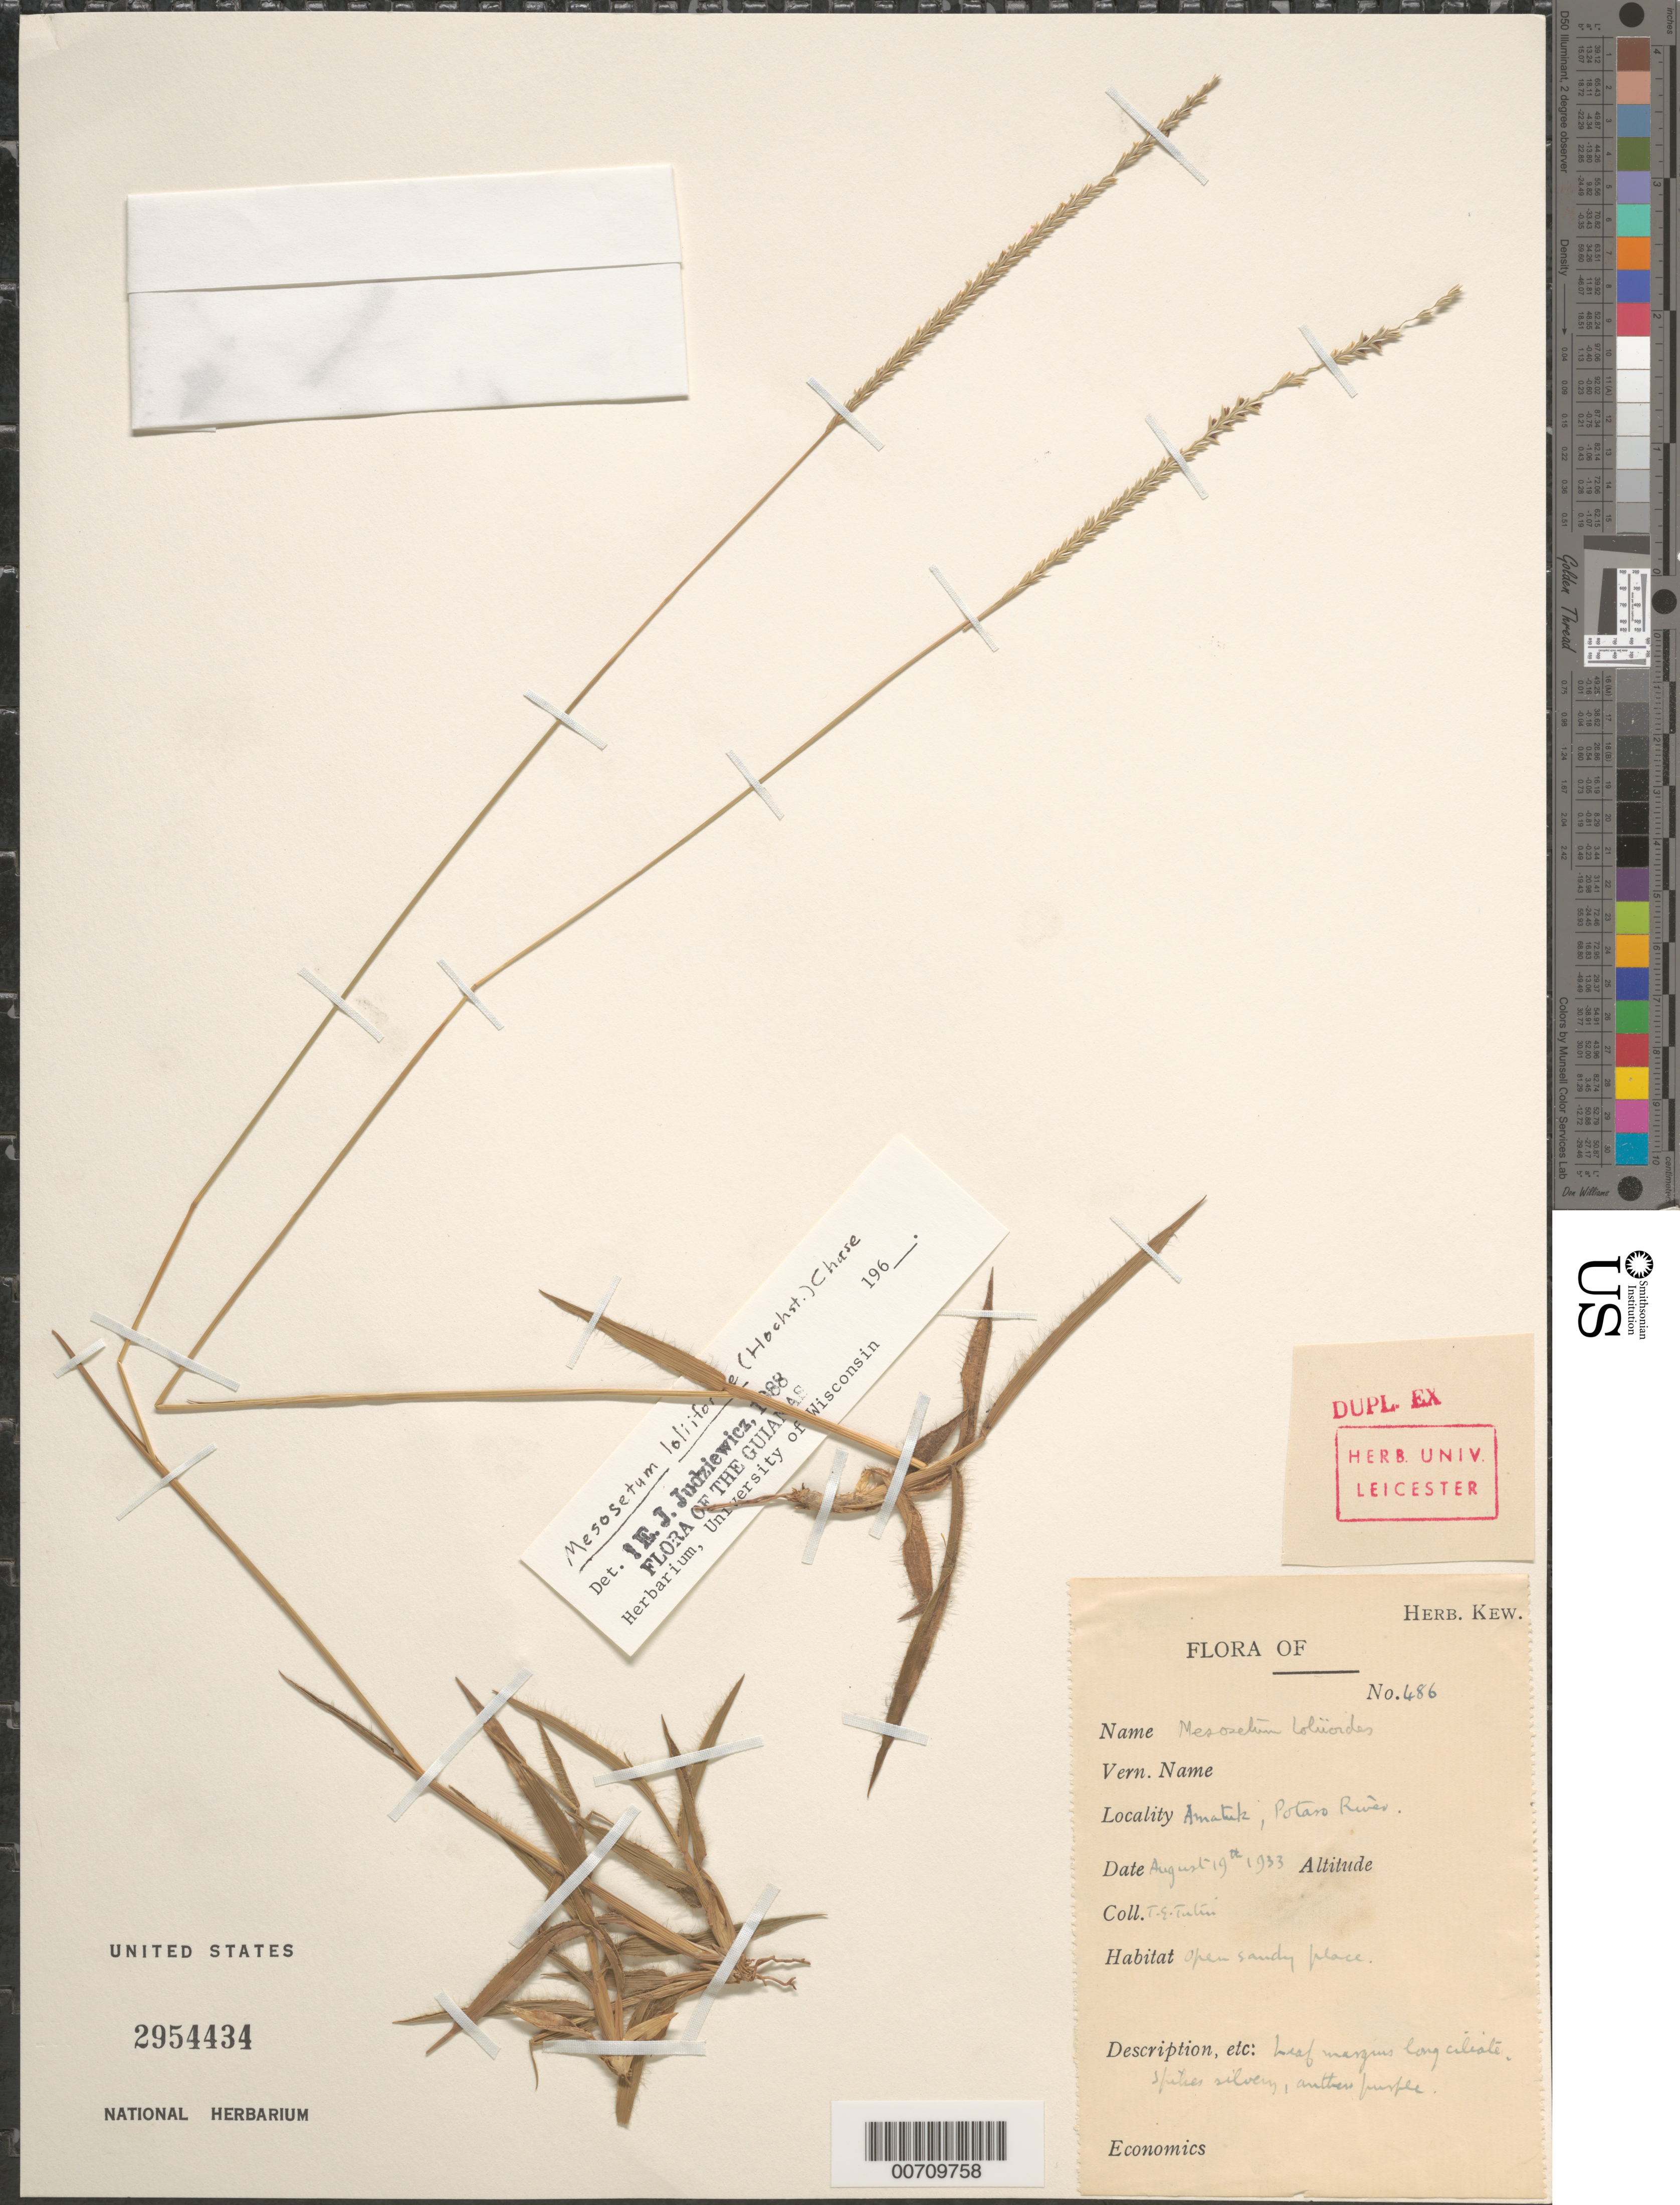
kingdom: Plantae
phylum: Tracheophyta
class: Liliopsida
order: Poales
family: Poaceae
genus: Mesosetum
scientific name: Mesosetum loliiforme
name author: (Hochst. ex Steud.) Chase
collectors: T. G. Tutin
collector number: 486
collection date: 1933-08-19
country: Guyana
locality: Amatuk, Potaro River.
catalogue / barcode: US 2954434